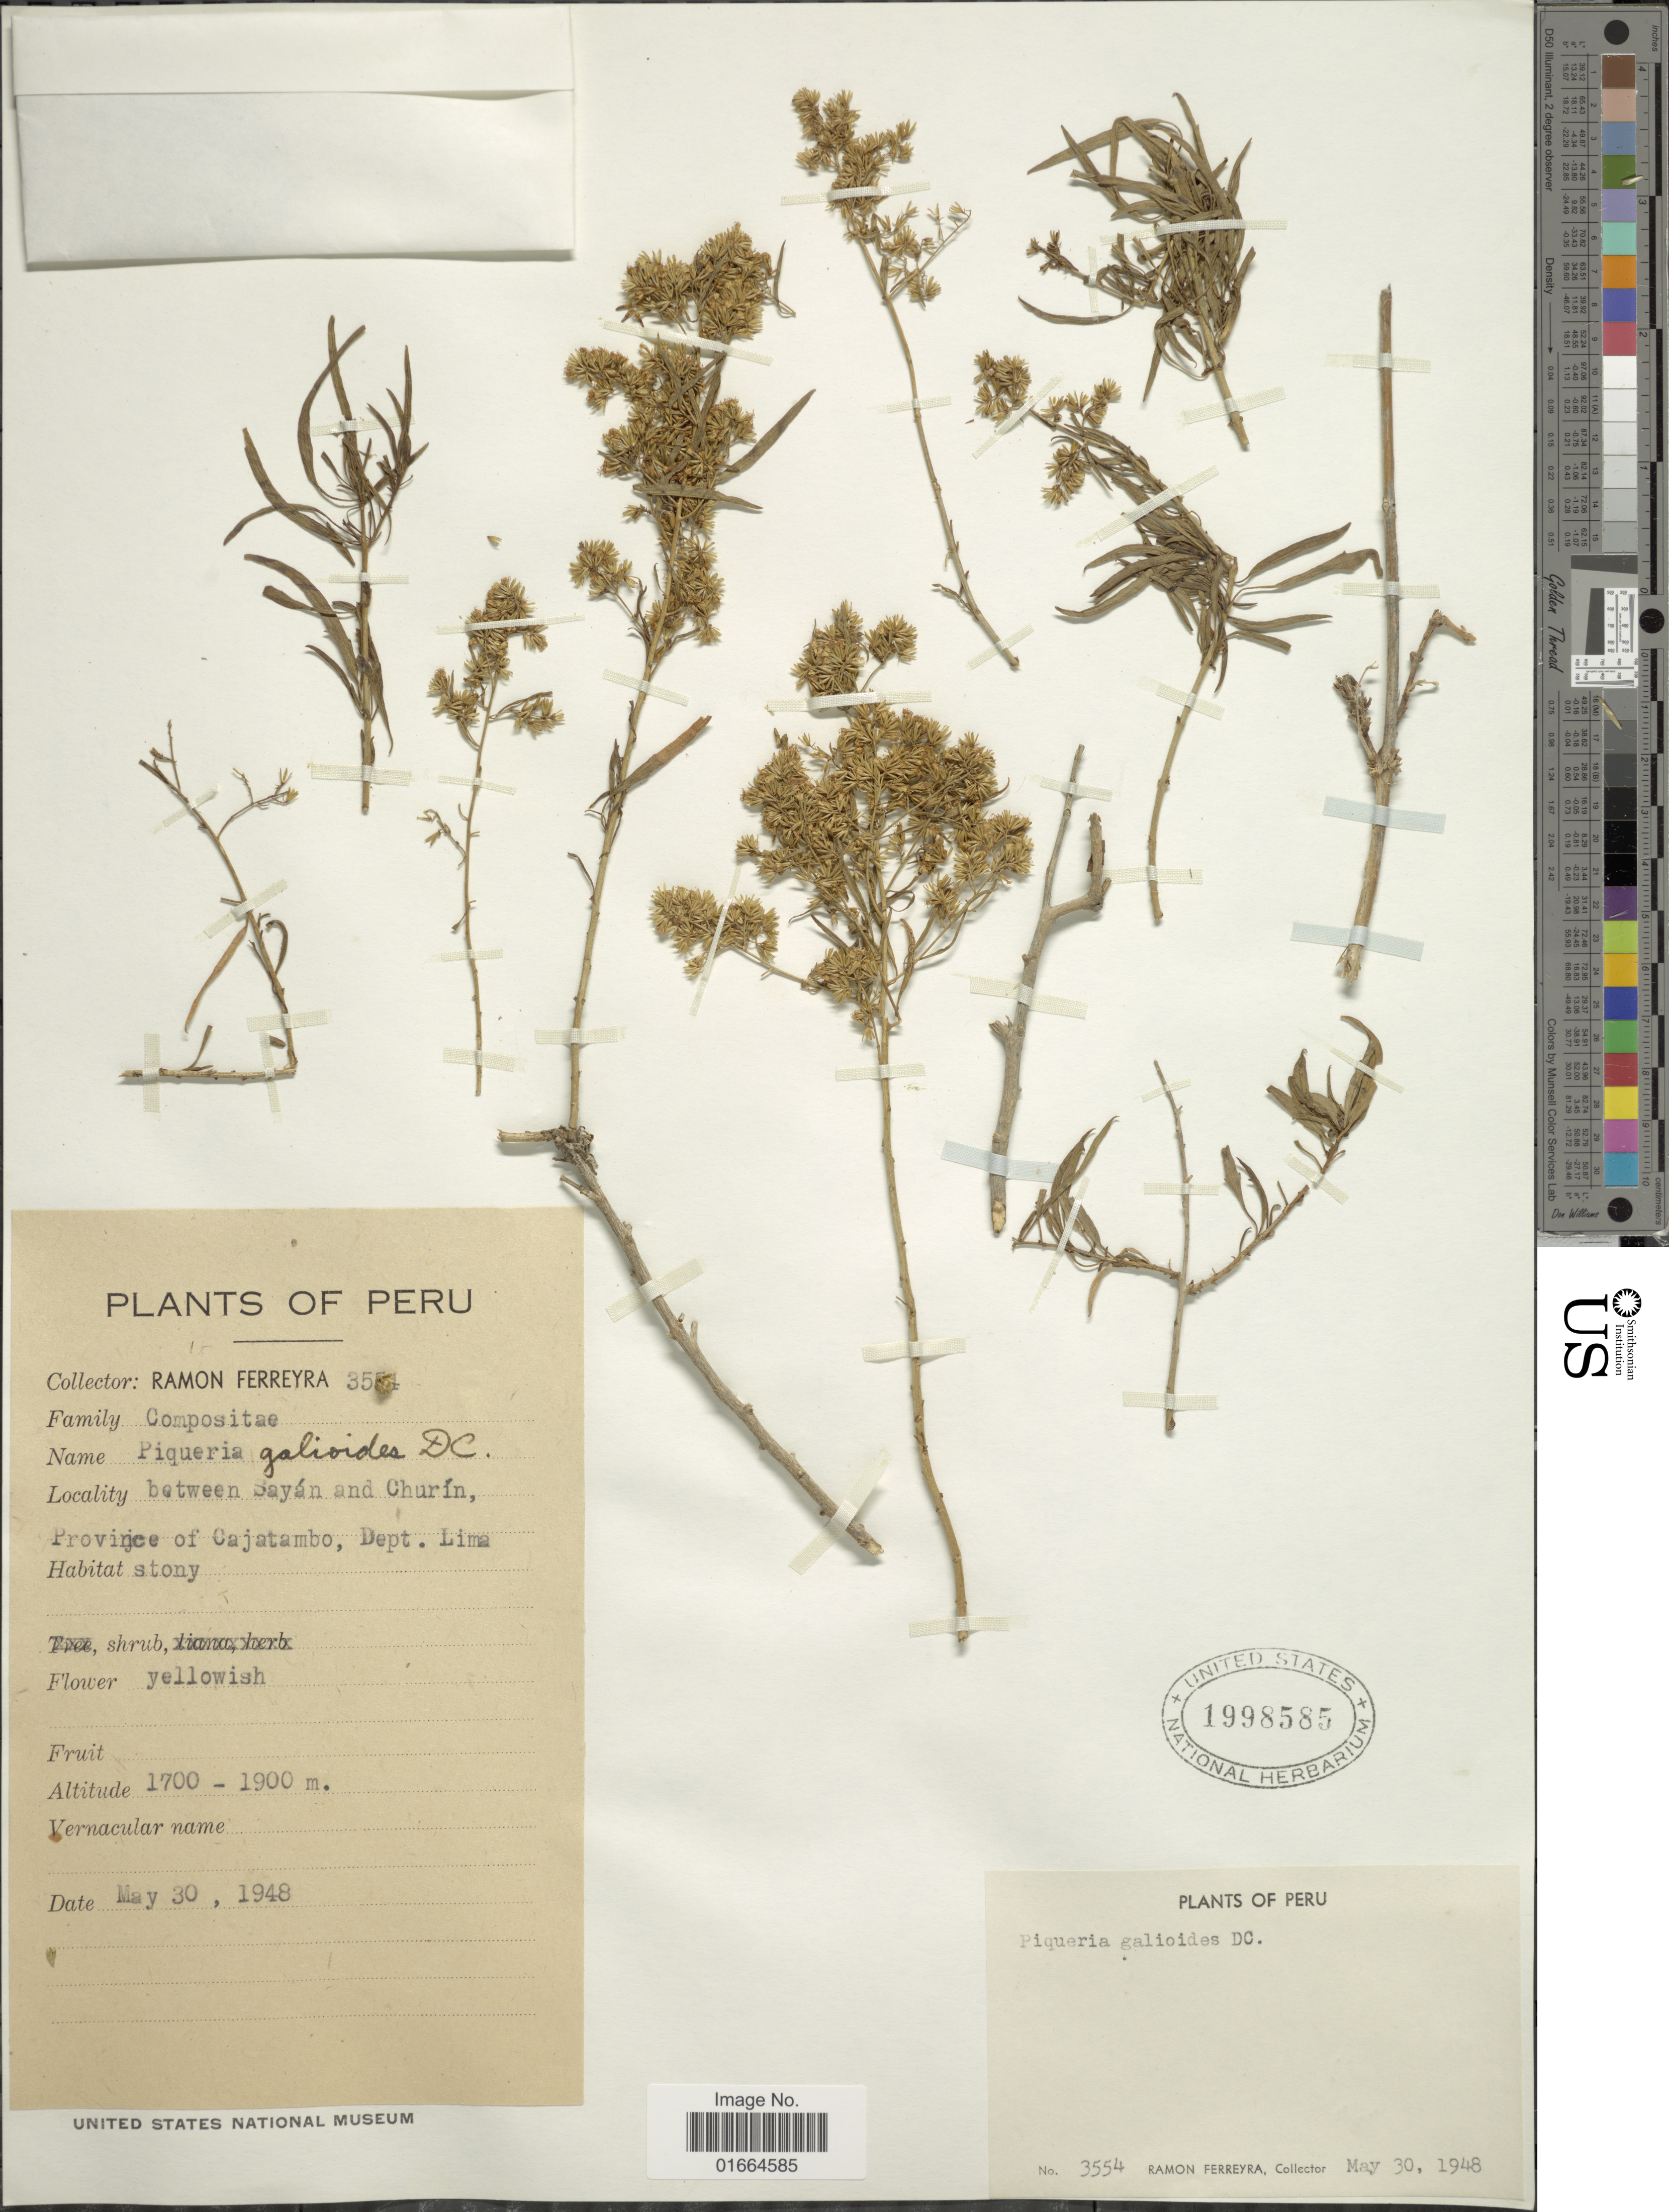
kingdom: Plantae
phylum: Tracheophyta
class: Magnoliopsida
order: Asterales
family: Asteraceae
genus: Ophryosporus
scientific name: Ophryosporus galioides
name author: (DC.) R.M. King & H. Rob.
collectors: R. A. Ferreyra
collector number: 3554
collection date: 1948-05-30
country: Peru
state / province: Lima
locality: Between Sayan and Churin, Province of Cajatambo, dept. Lima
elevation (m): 1700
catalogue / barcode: US 1998585